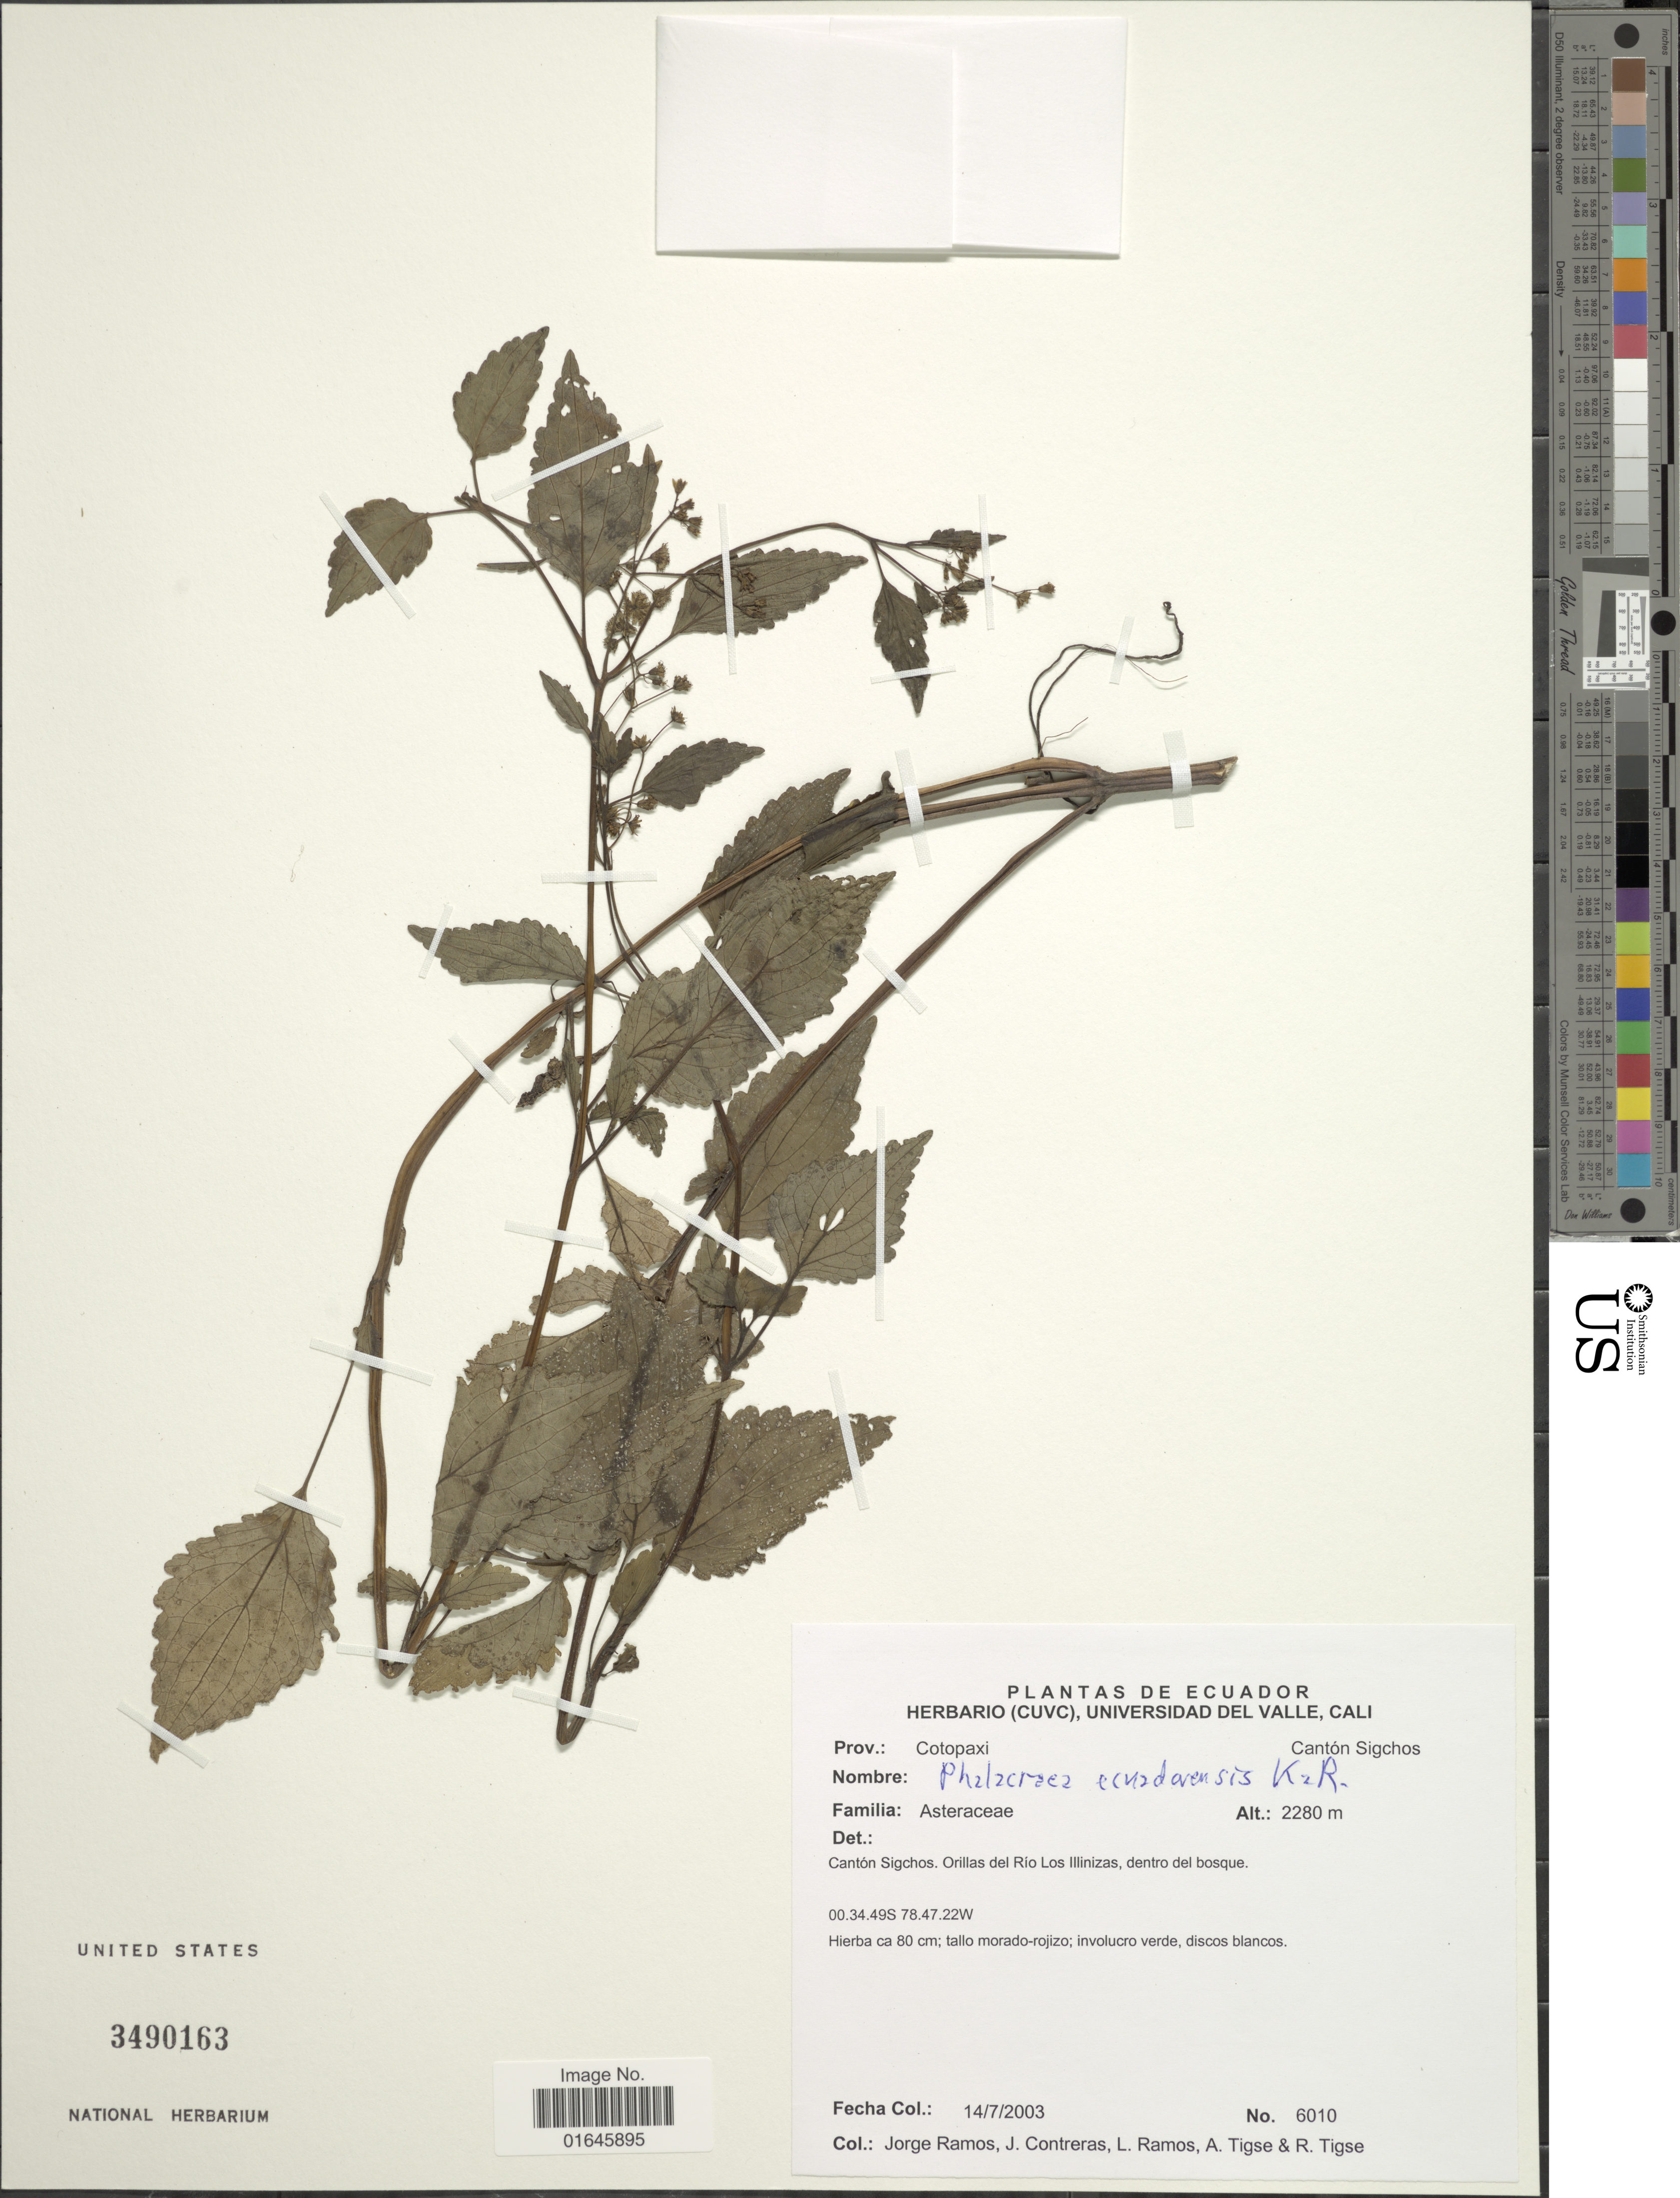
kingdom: Plantae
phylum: Tracheophyta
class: Magnoliopsida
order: Asterales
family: Asteraceae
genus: Phalacraea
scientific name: Phalacraea ecuadorensis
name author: R.M. King & H. Rob.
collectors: J. Ramos, J. Contreras, L. Ramos, A. Tigse & R. Tigse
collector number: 6010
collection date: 2003-07-17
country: Ecuador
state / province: Cotopaxi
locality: Canton Sigchos, Orillas del Rio Los Illinizas, dentro del bosque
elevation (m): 2280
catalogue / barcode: US 3490163